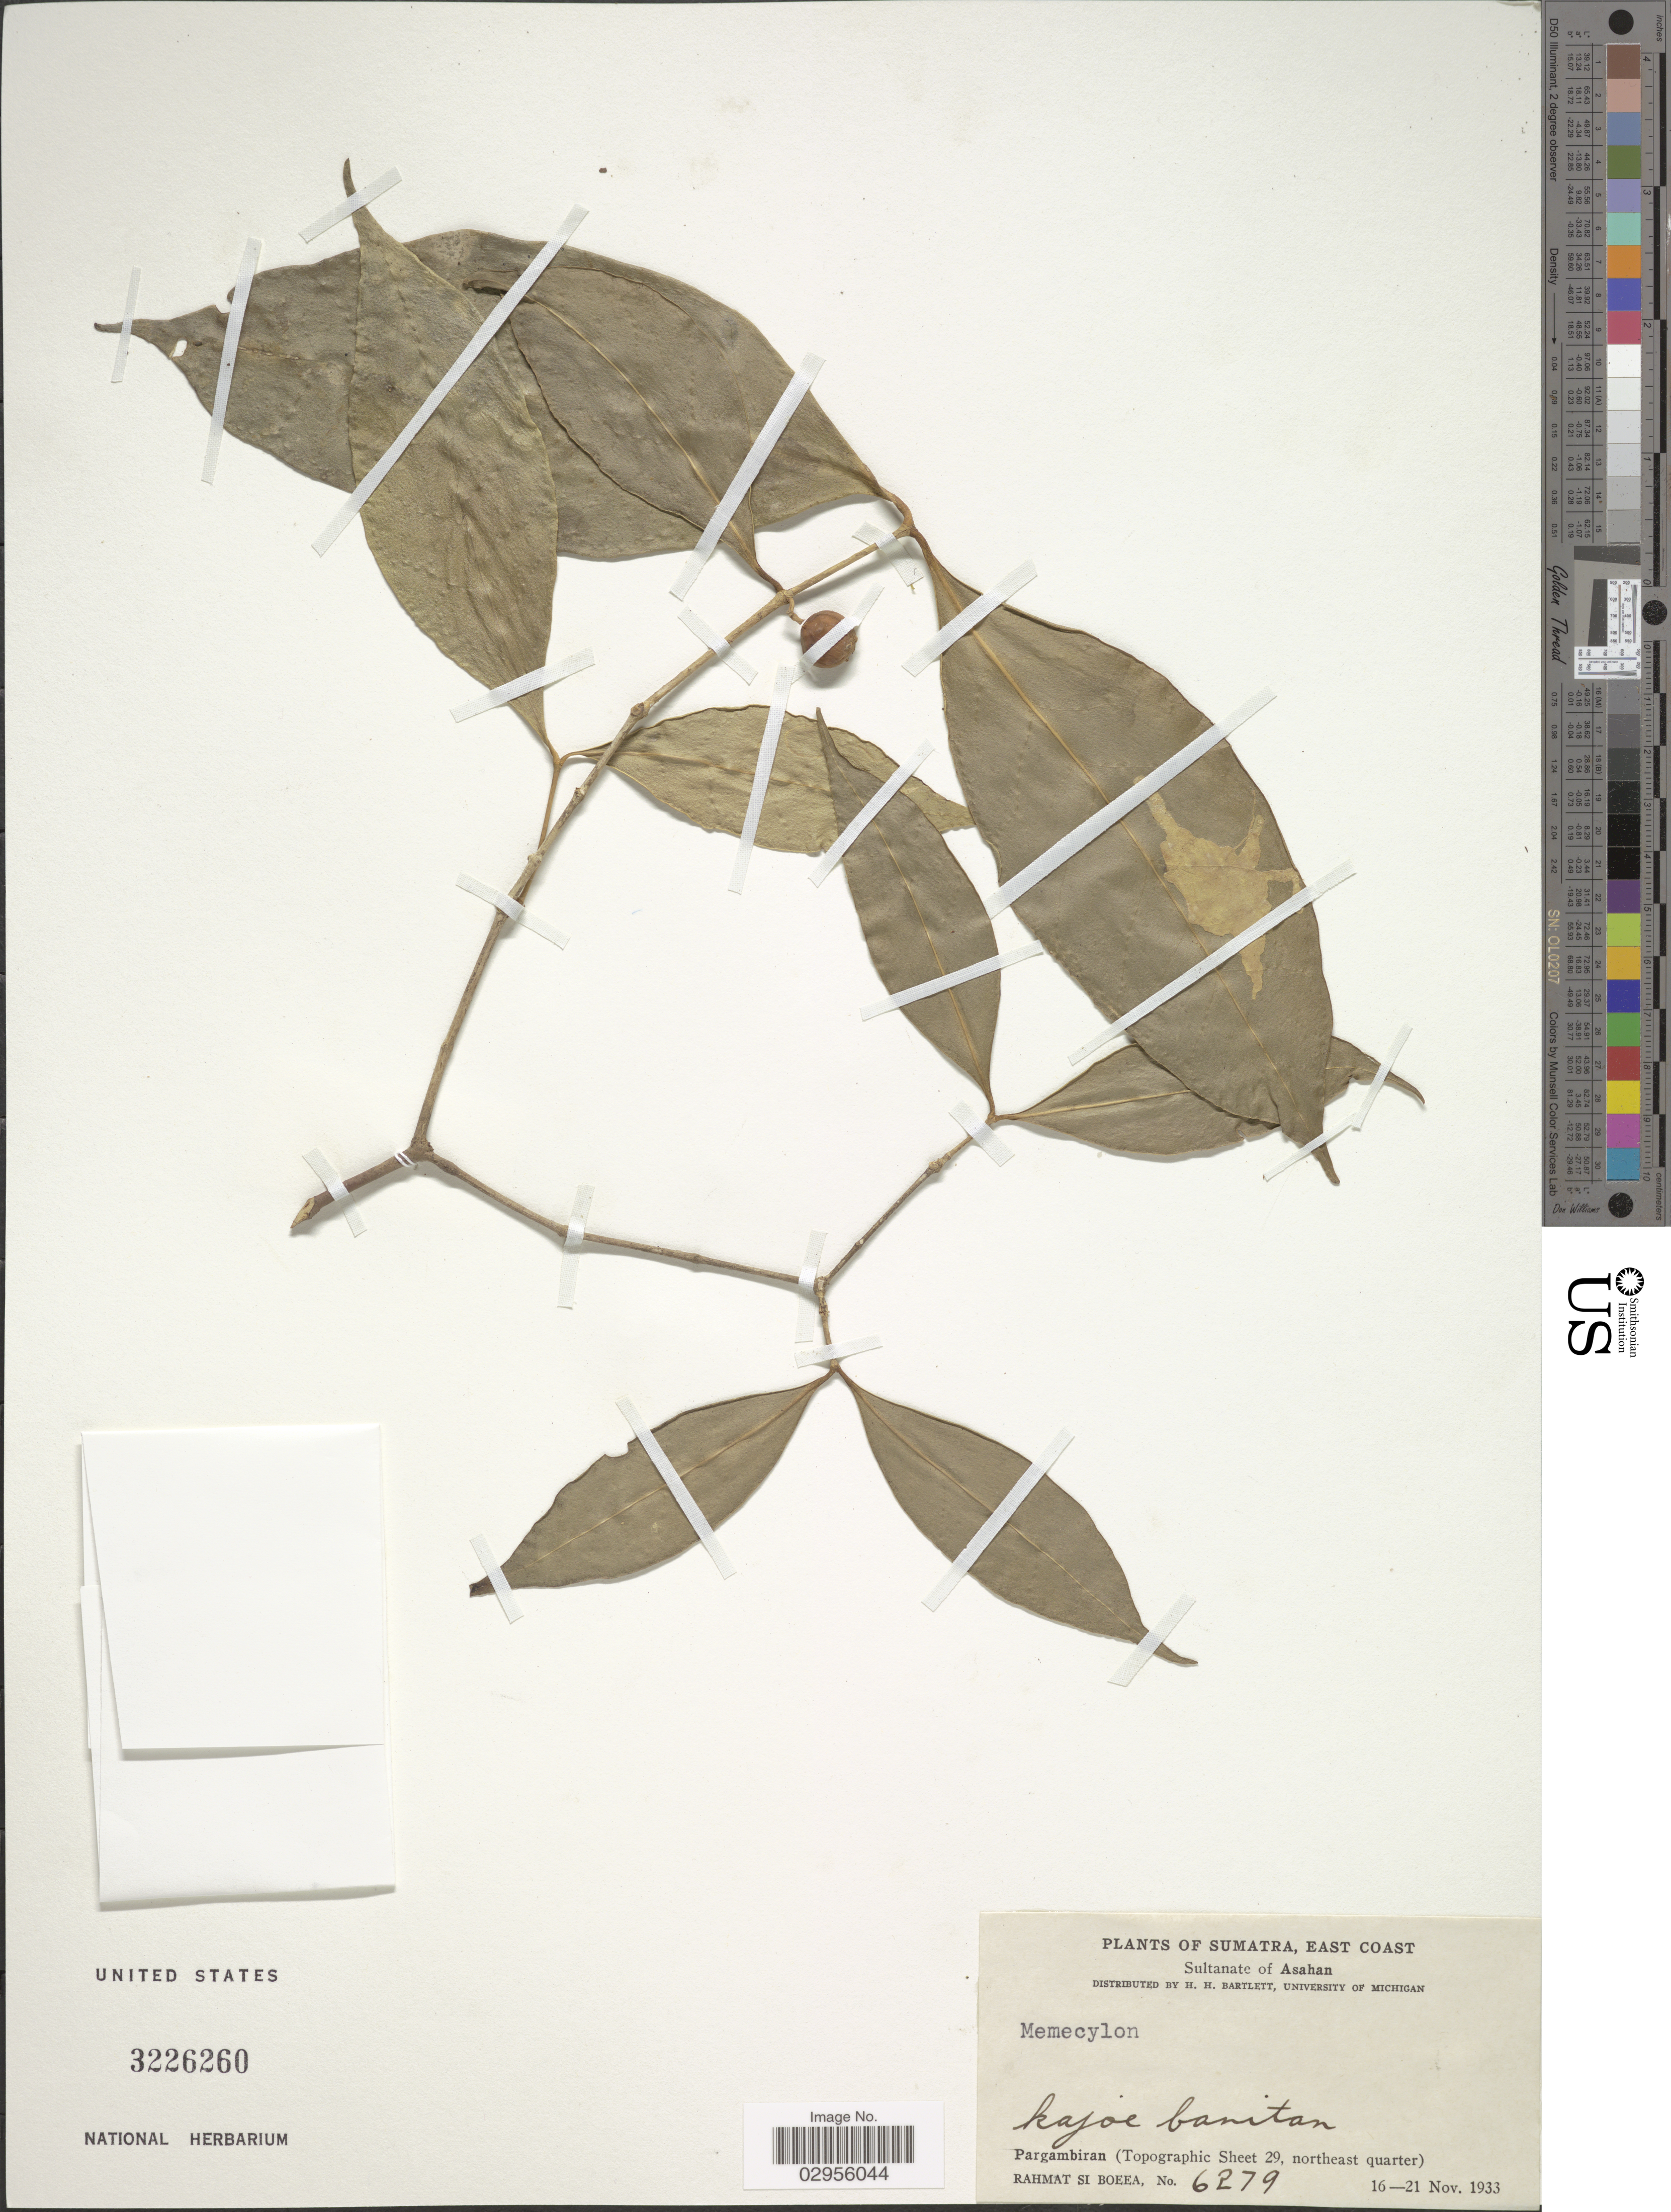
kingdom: Plantae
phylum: Tracheophyta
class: Magnoliopsida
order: Myrtales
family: Melastomataceae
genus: Memecylon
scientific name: Memecylon sp.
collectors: Rahmat Si Boeea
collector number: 6279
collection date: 1933-11-16/1933-11-21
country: Indonesia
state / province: Sumatra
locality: East Coast. Sultanate of Asahan. Pargambiran (Topographic Sheet 29, northeast quarter).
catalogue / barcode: US 3226260